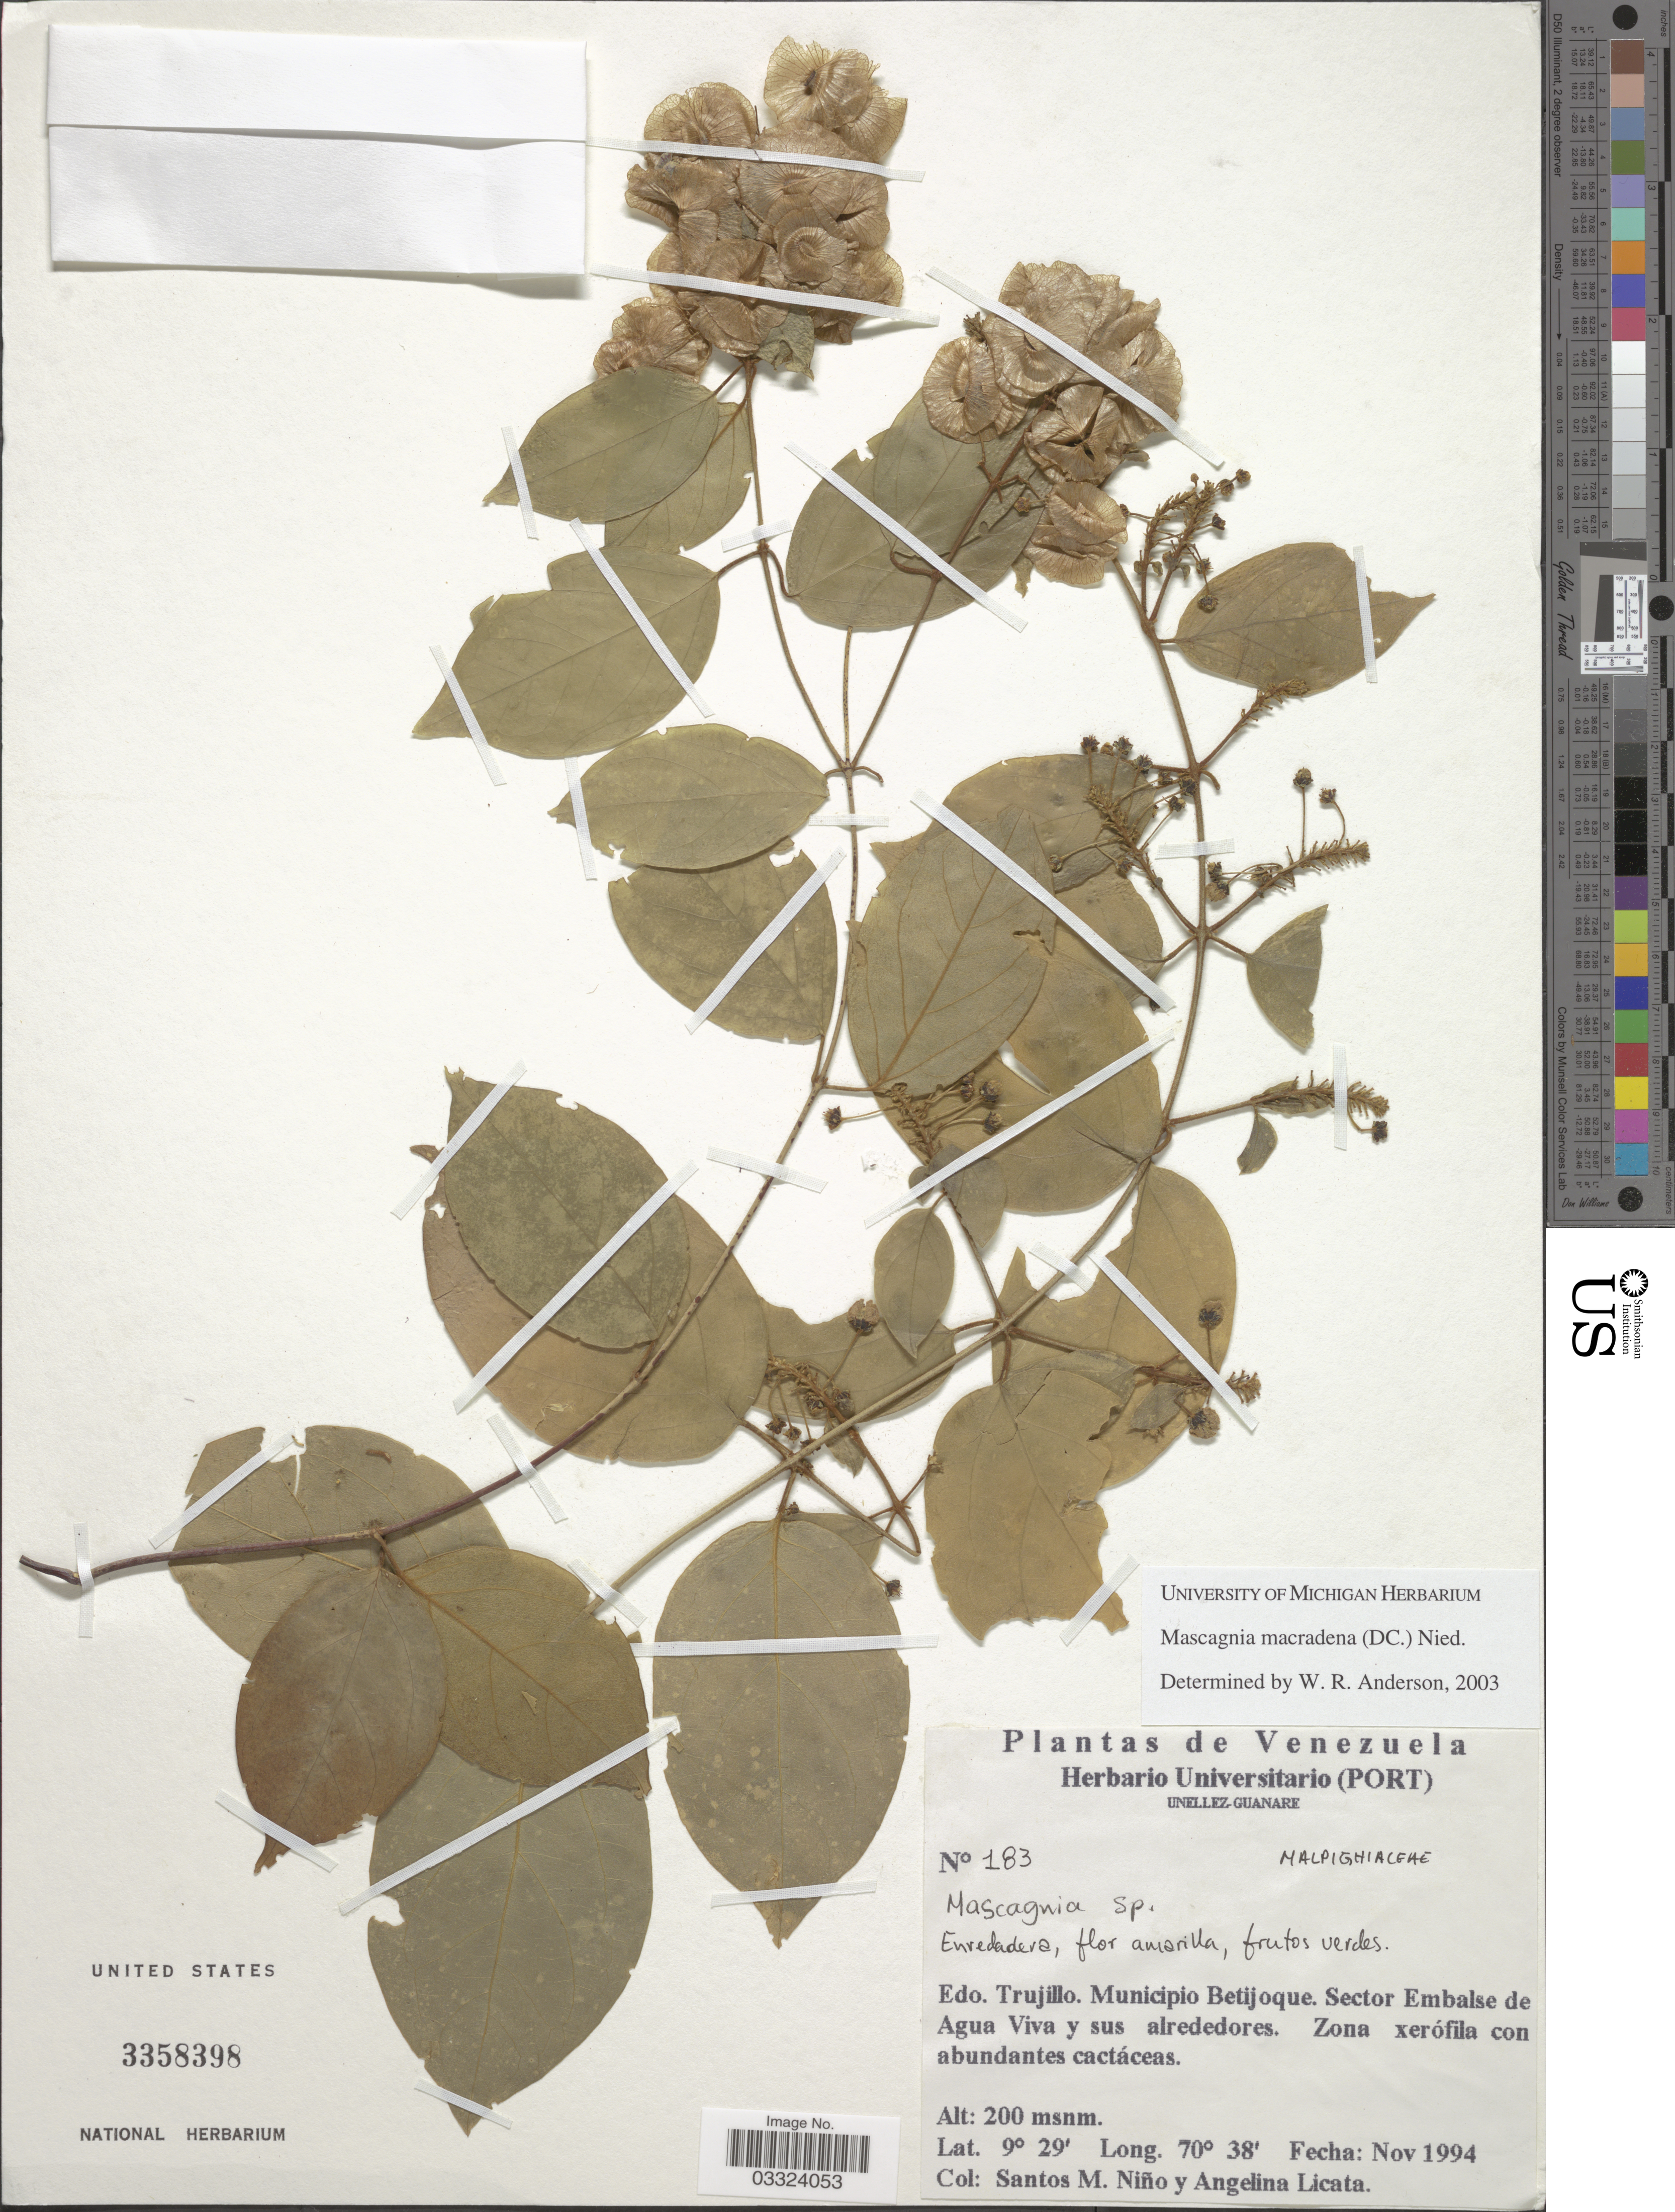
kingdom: Plantae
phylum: Tracheophyta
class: Magnoliopsida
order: Malpighiales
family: Malpighiaceae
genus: Mascagnia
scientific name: Mascagnia macradena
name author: (DC.) Nied.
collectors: S. M. Niño & A. Licata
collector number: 183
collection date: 1994-11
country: Venezuela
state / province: Trujillo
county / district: Rafael Rangel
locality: Sector Embalse de Agua Viva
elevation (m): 200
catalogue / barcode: US 3358398